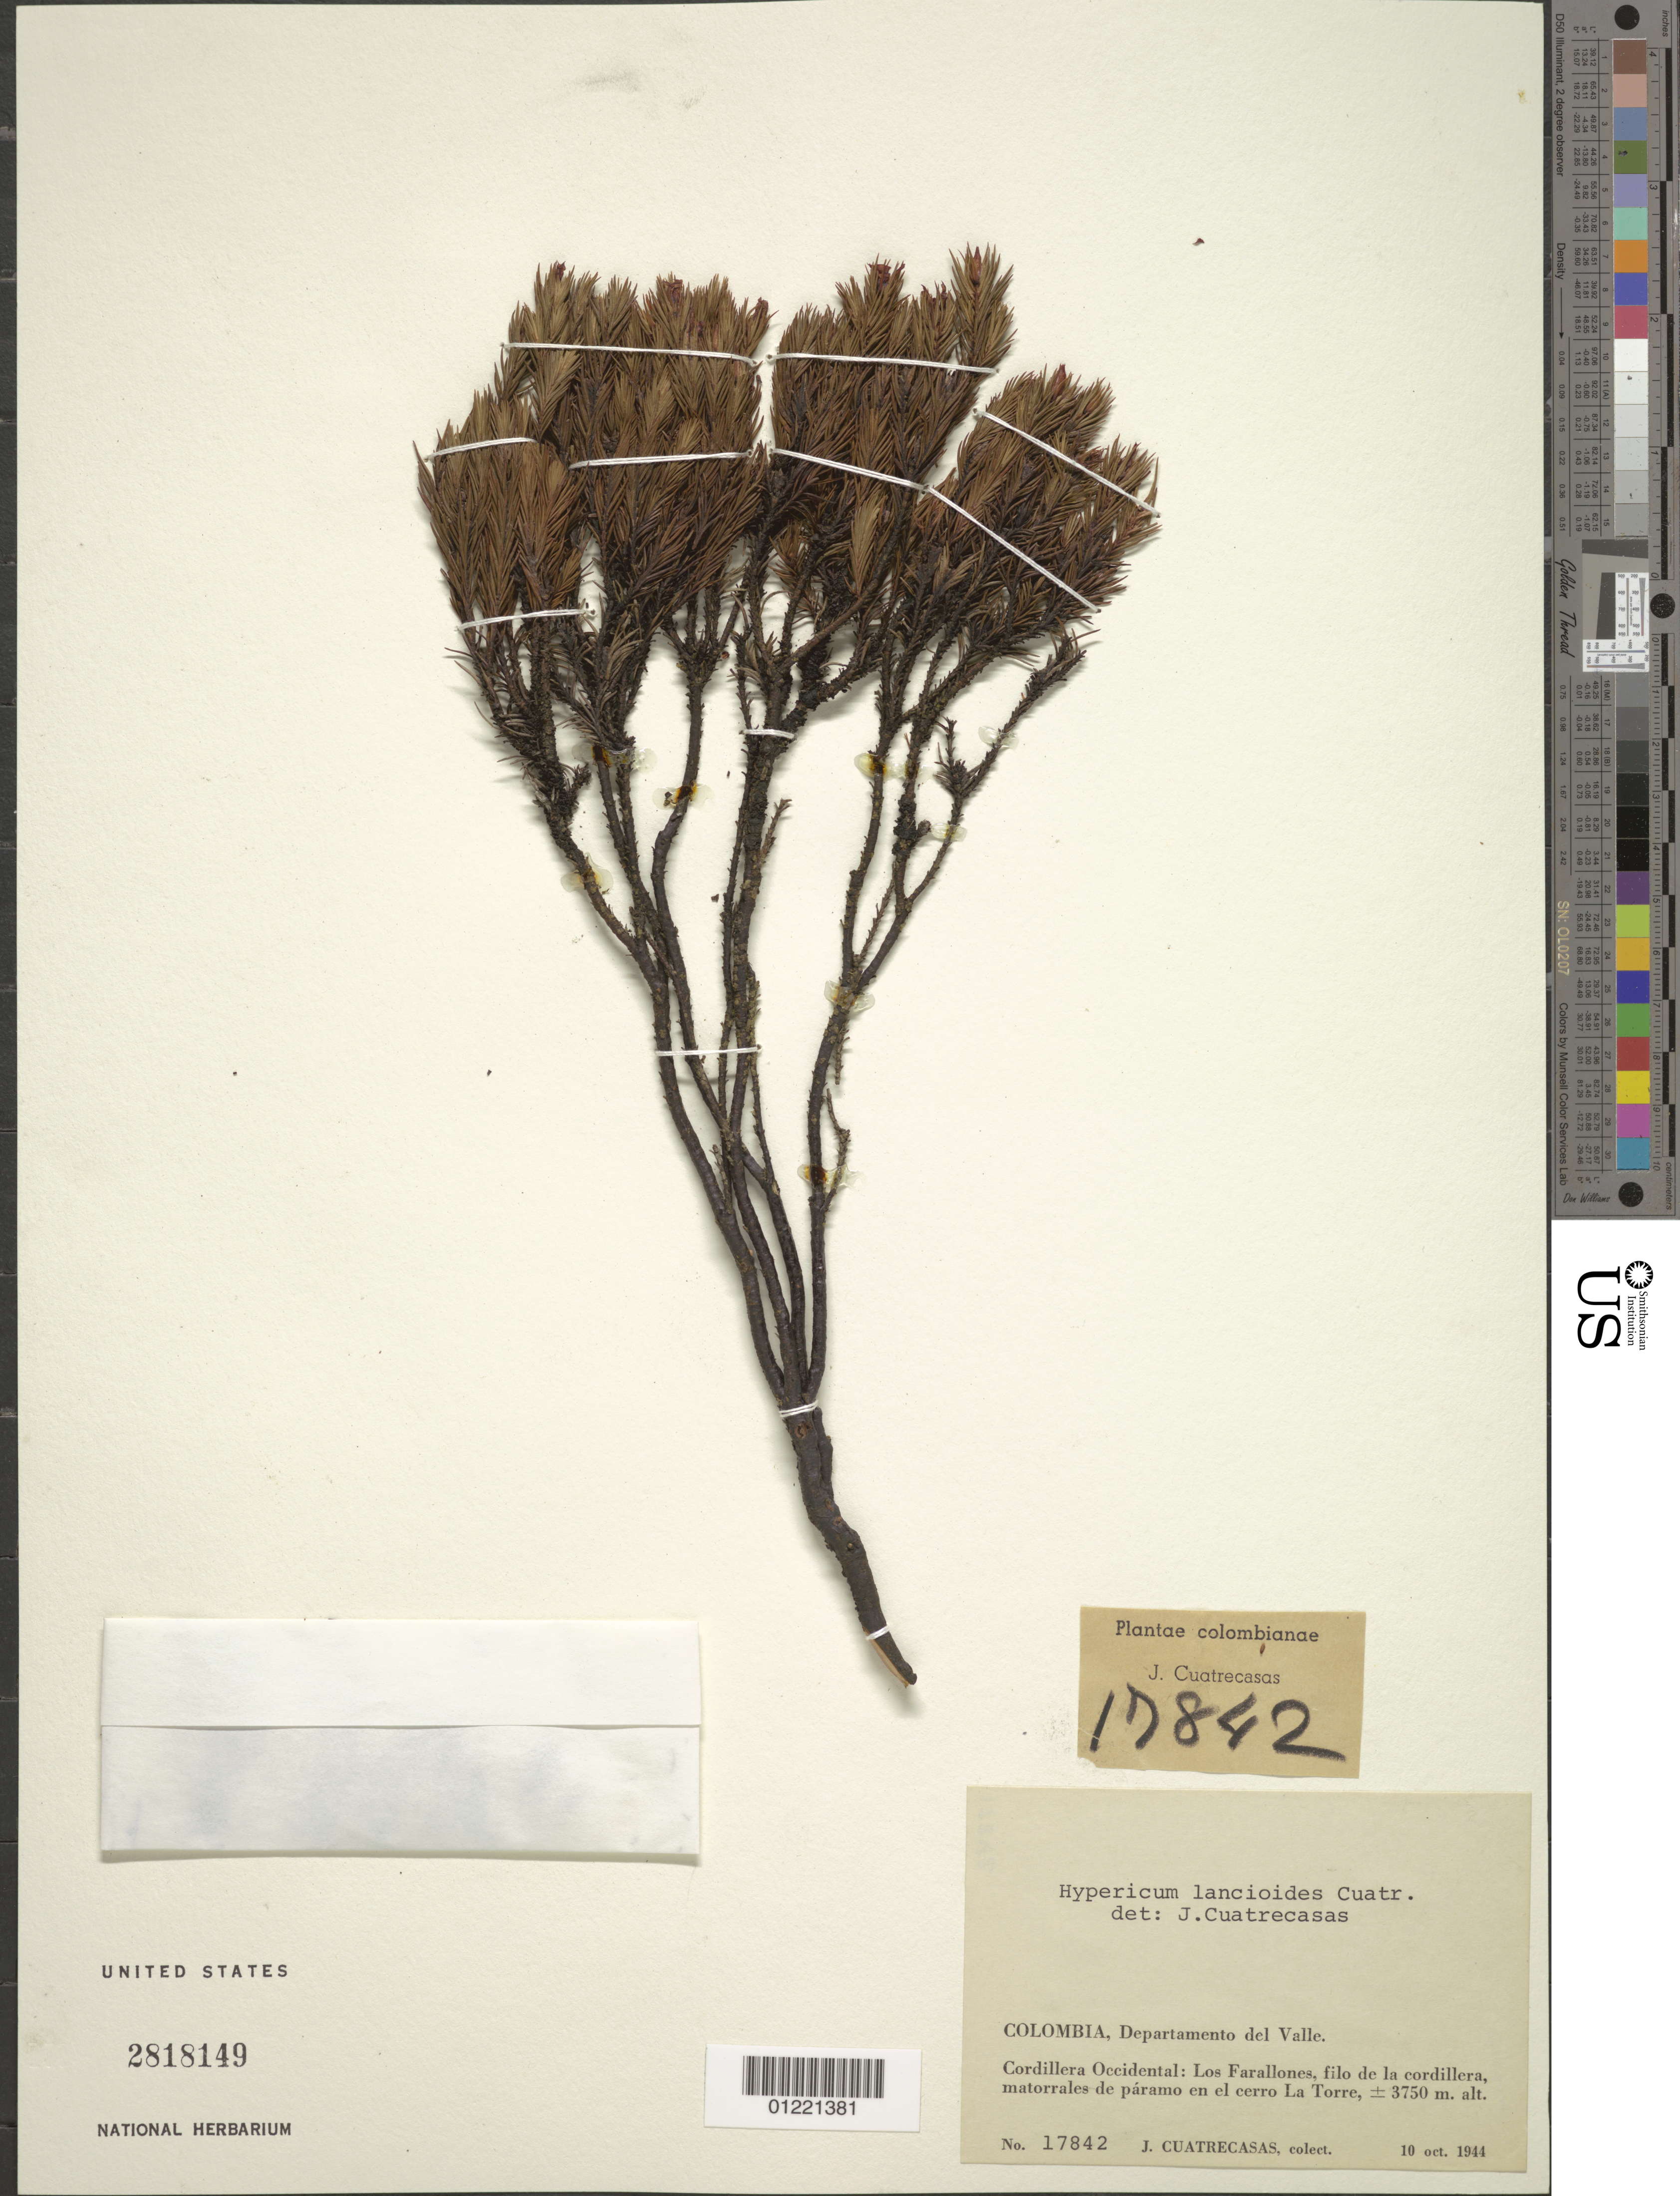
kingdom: Plantae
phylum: Tracheophyta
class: Magnoliopsida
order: Malpighiales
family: Hypericaceae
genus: Hypericum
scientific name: Hypericum lancioides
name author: Cuatrec.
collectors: J. Cuatrecasas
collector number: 17842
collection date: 1944-10-10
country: Colombia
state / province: Valle del Cauca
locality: Cordillera Occidental: Los Farallones, filo de la cordillera, matorrales de paramo en el cerro La Torre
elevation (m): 3750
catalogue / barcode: US 2818149